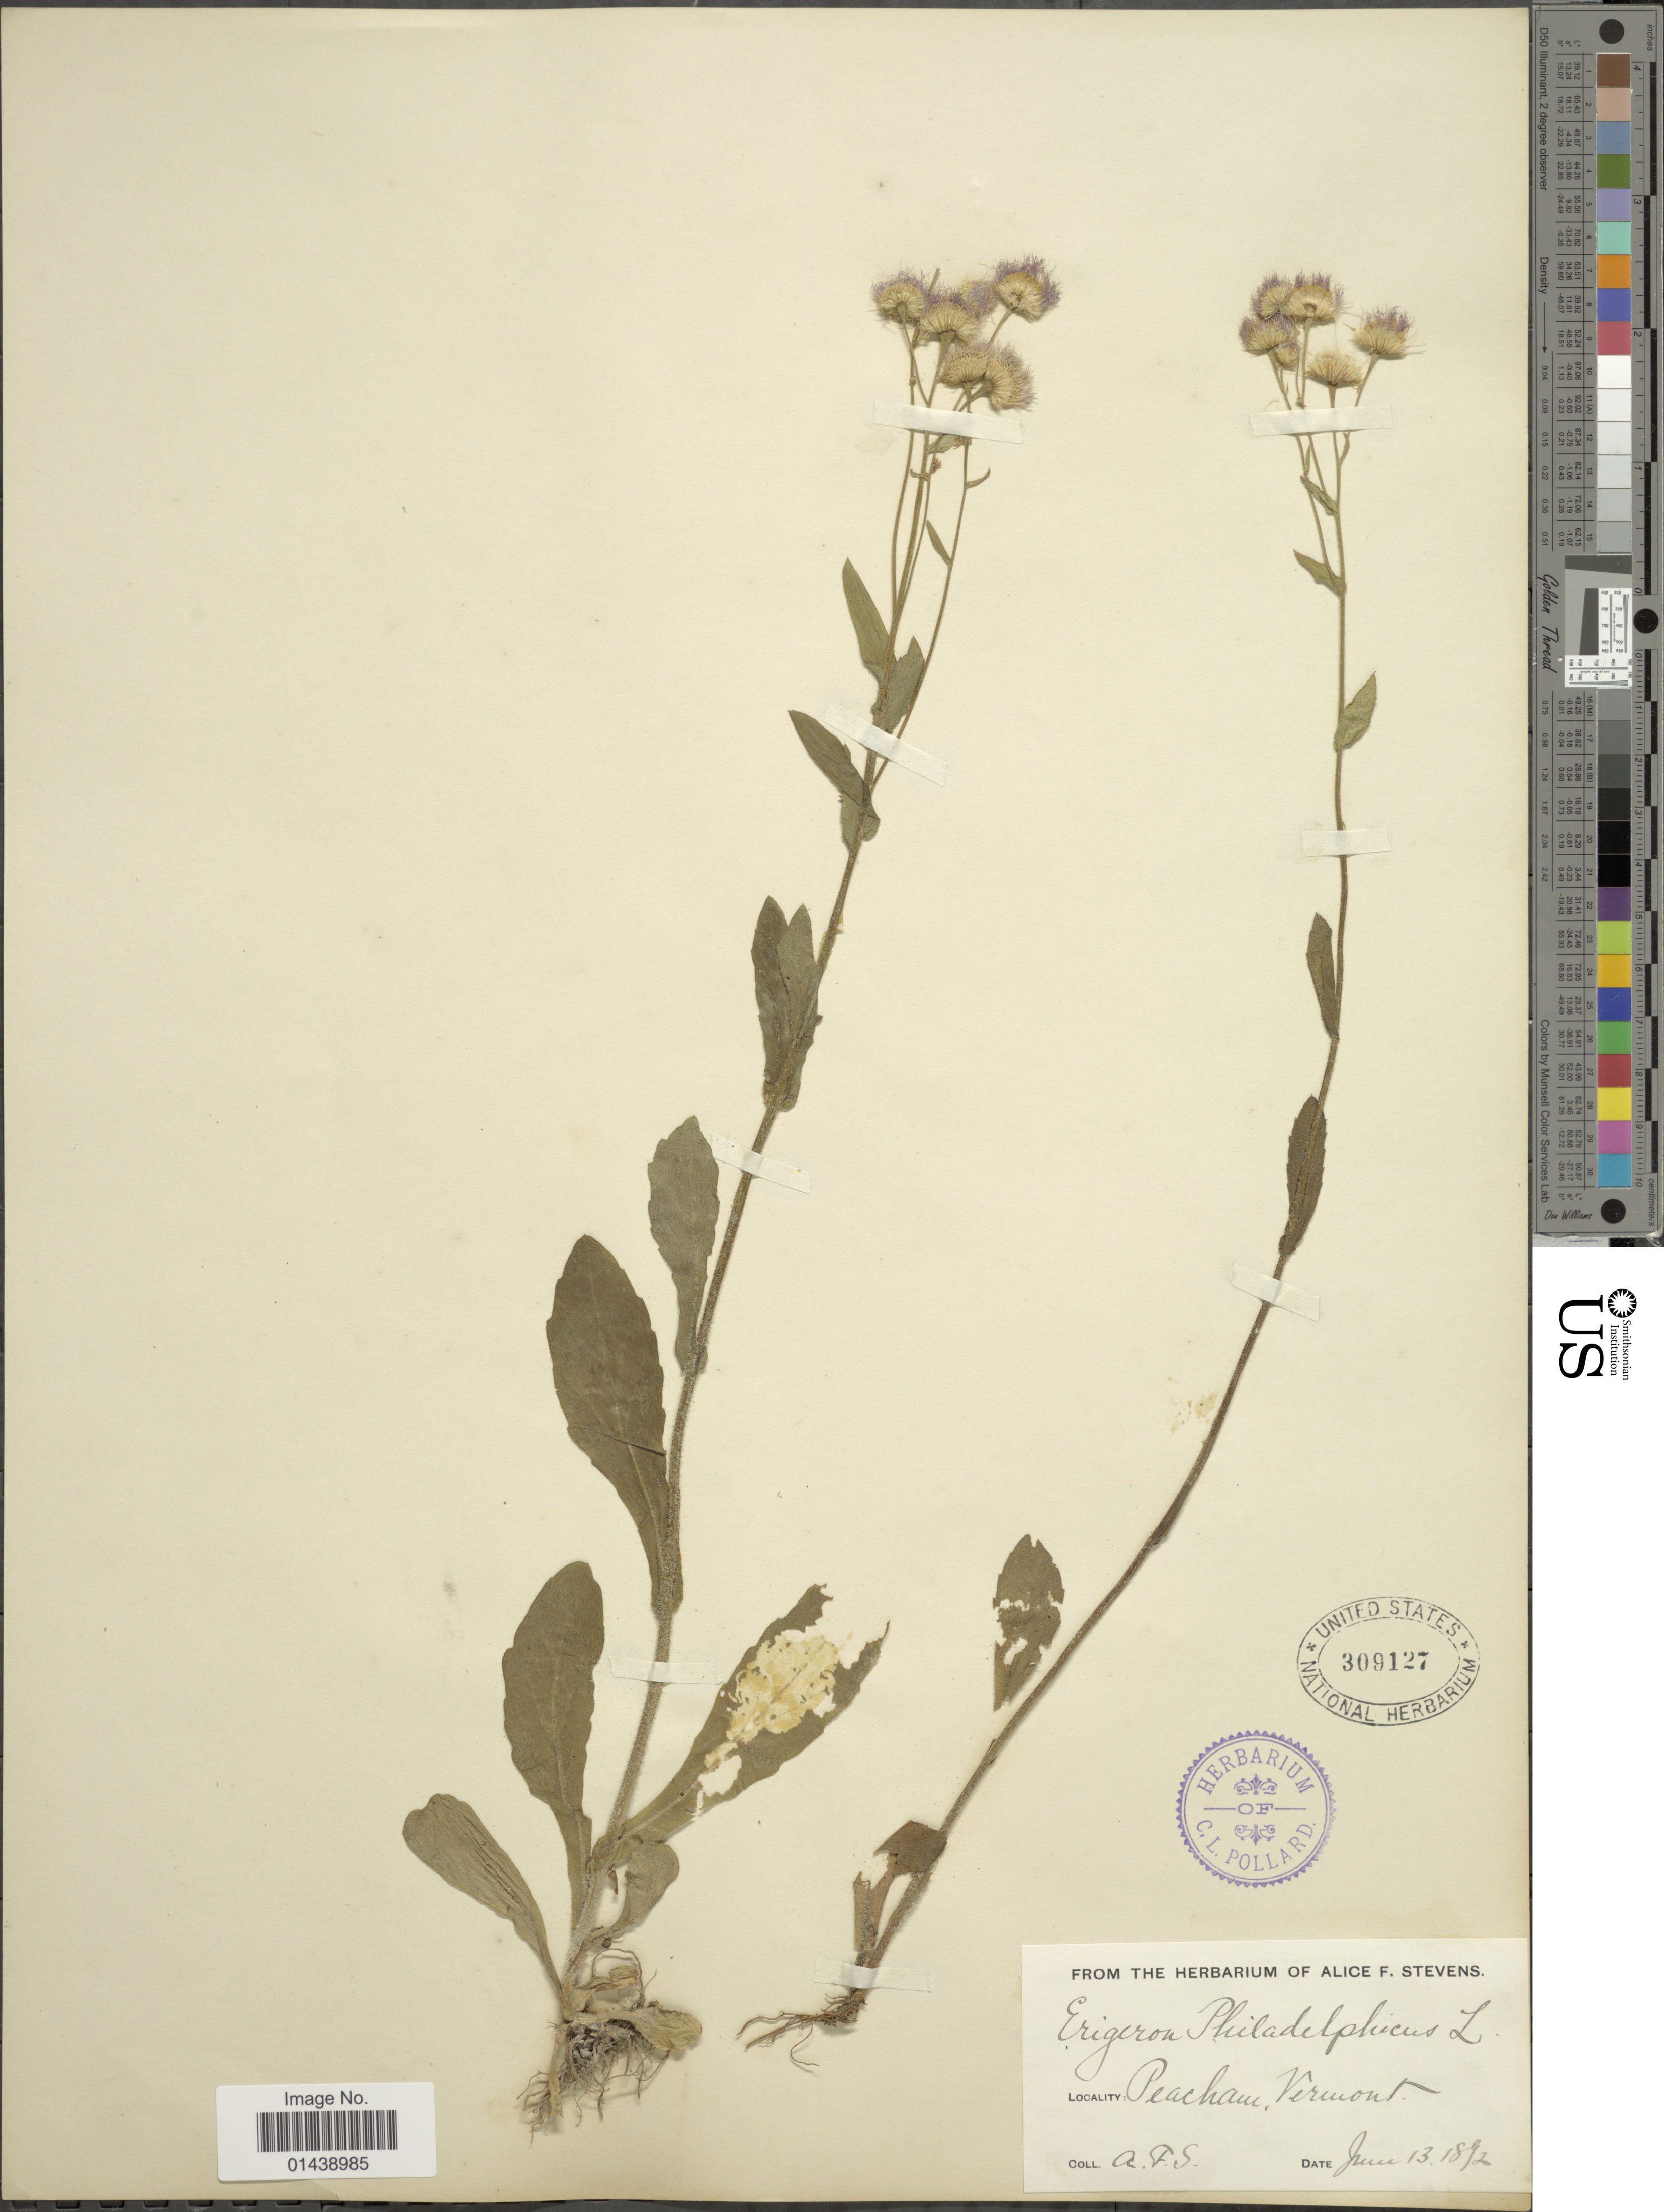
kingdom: Plantae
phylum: Tracheophyta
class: Magnoliopsida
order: Asterales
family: Asteraceae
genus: Erigeron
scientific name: Erigeron philadelphicus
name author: L.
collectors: A. Stevens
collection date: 1892-06-13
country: United States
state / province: Vermont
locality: Peacham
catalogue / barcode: US 309127